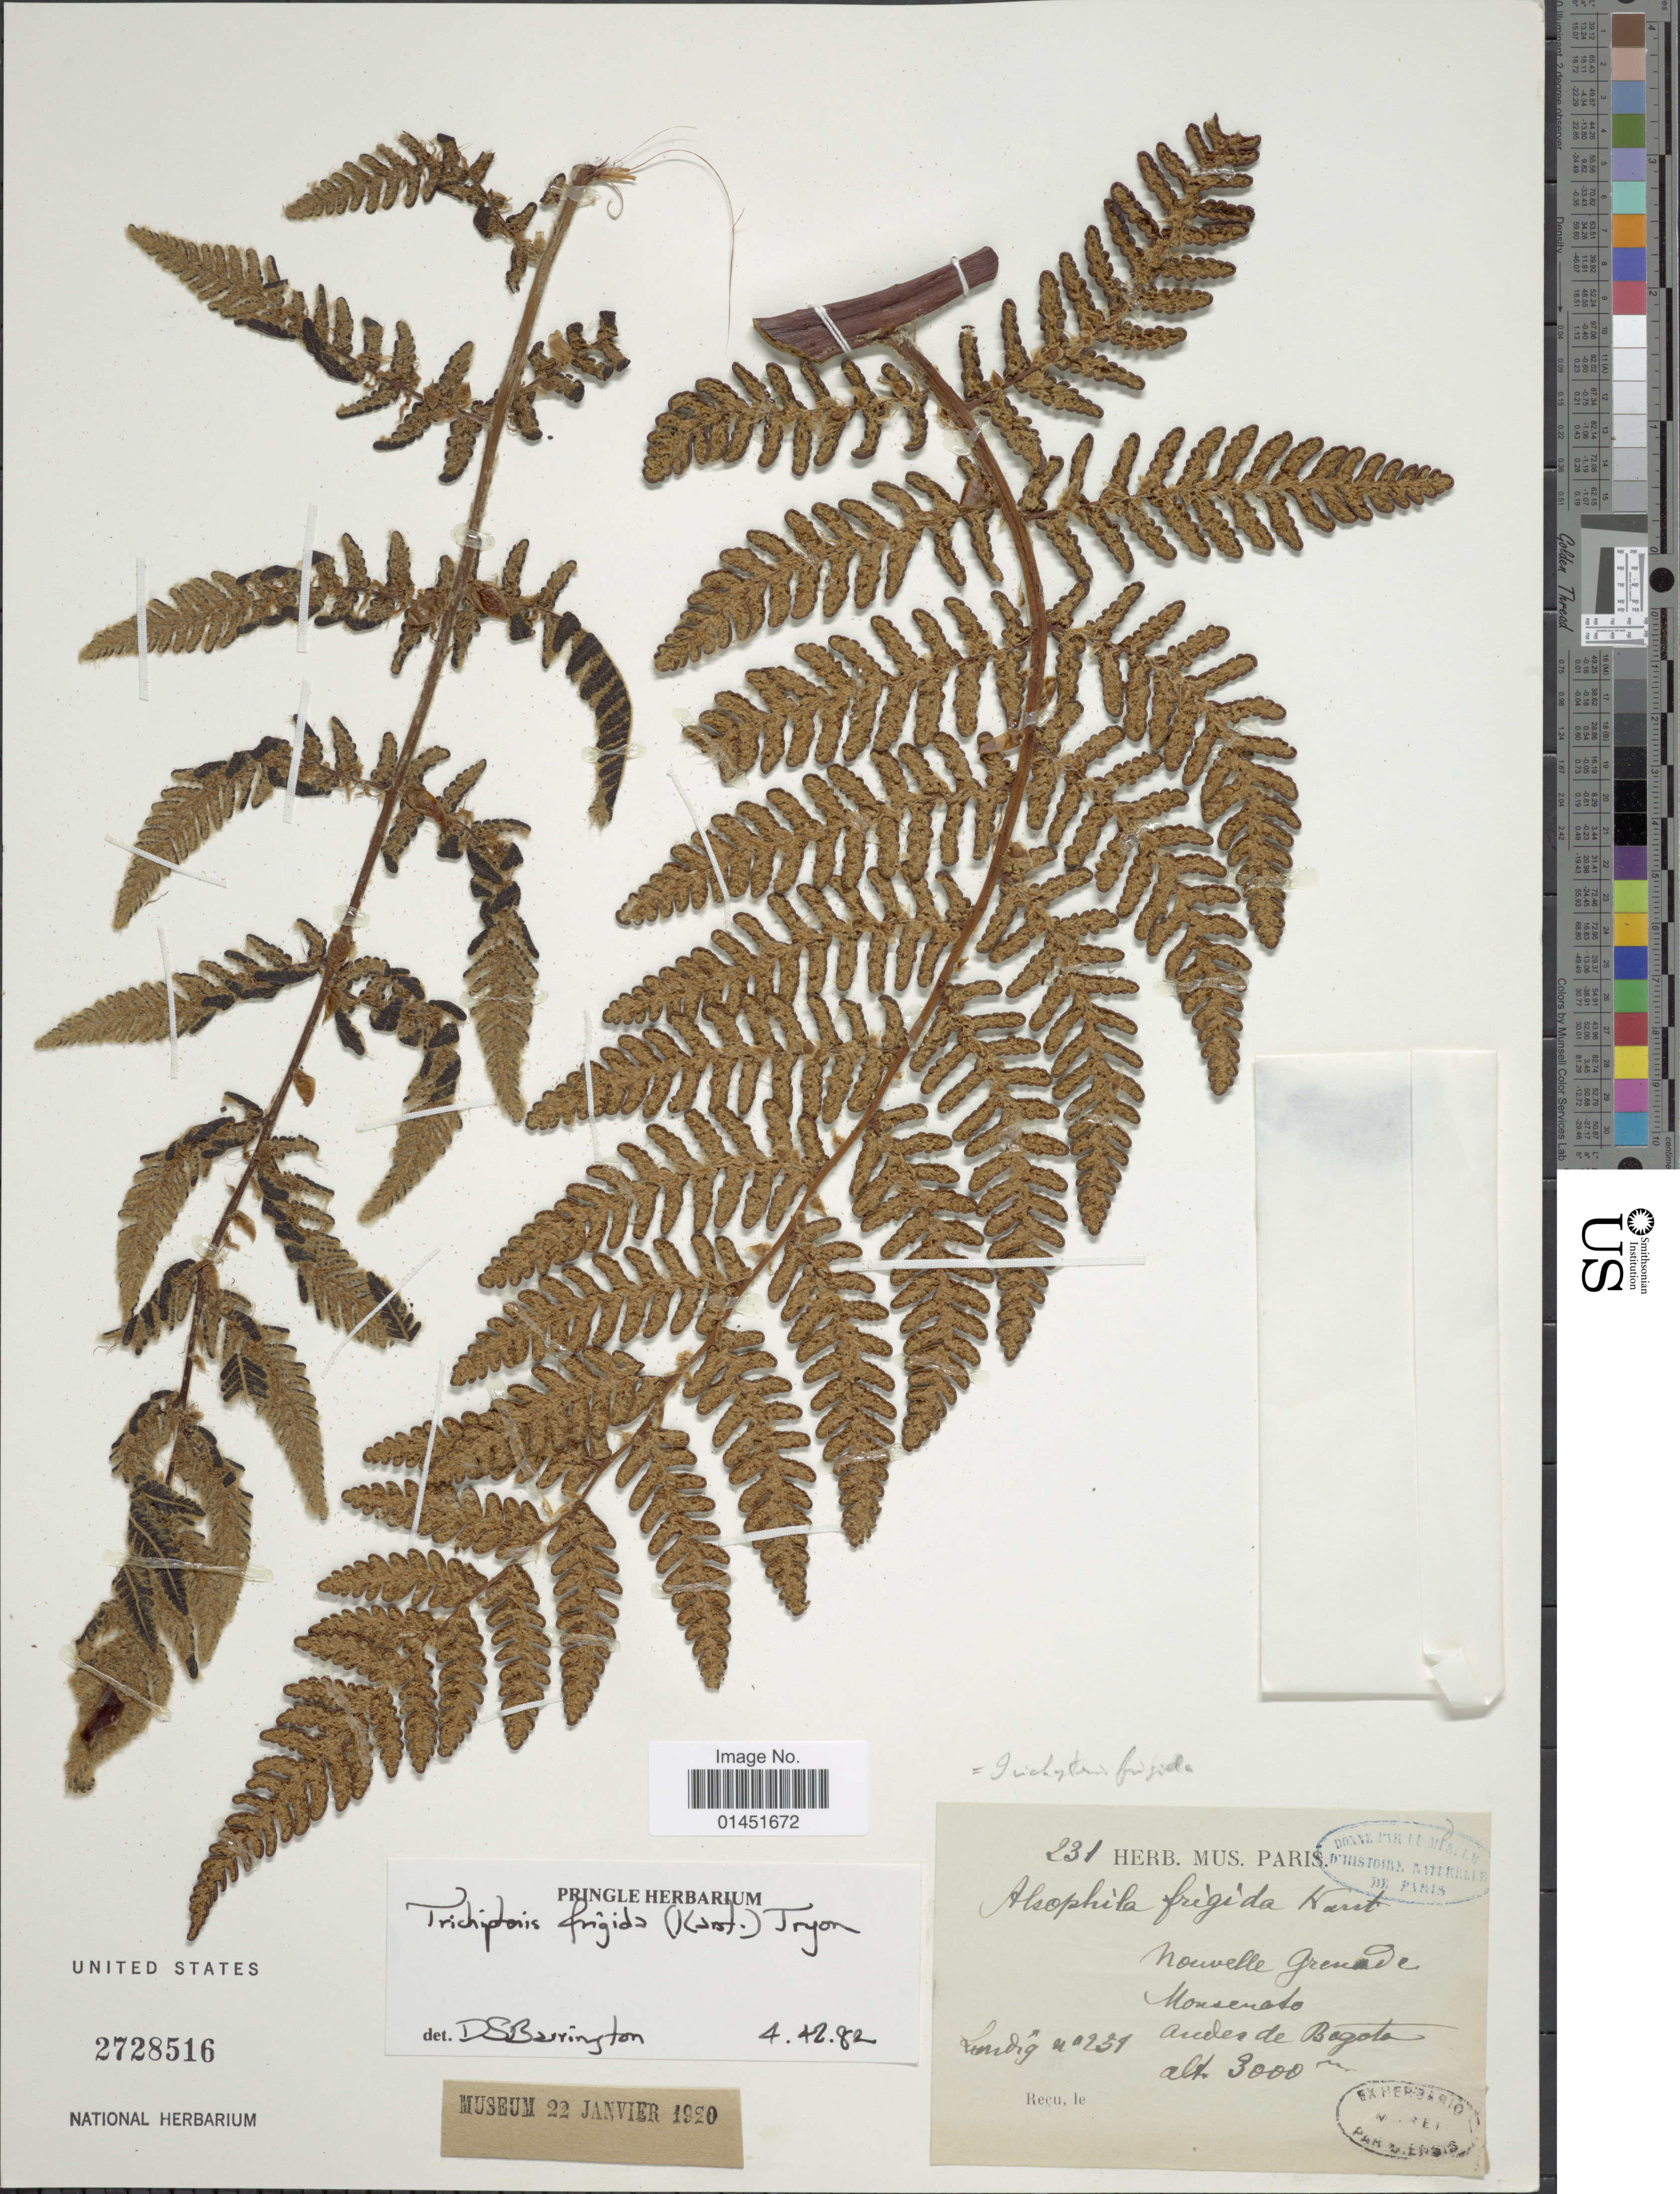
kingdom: Plantae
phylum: Tracheophyta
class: Polypodiopsida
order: Cyatheales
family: Cyatheaceae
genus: Cyathea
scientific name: Cyathea frigida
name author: (H. Karst.) Domin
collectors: Luidig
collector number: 231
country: Colombia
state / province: Bogota D.C.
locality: Nouvelle Grenade. Monsenato. Audes de Bogota.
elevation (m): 3000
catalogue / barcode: US 2728516